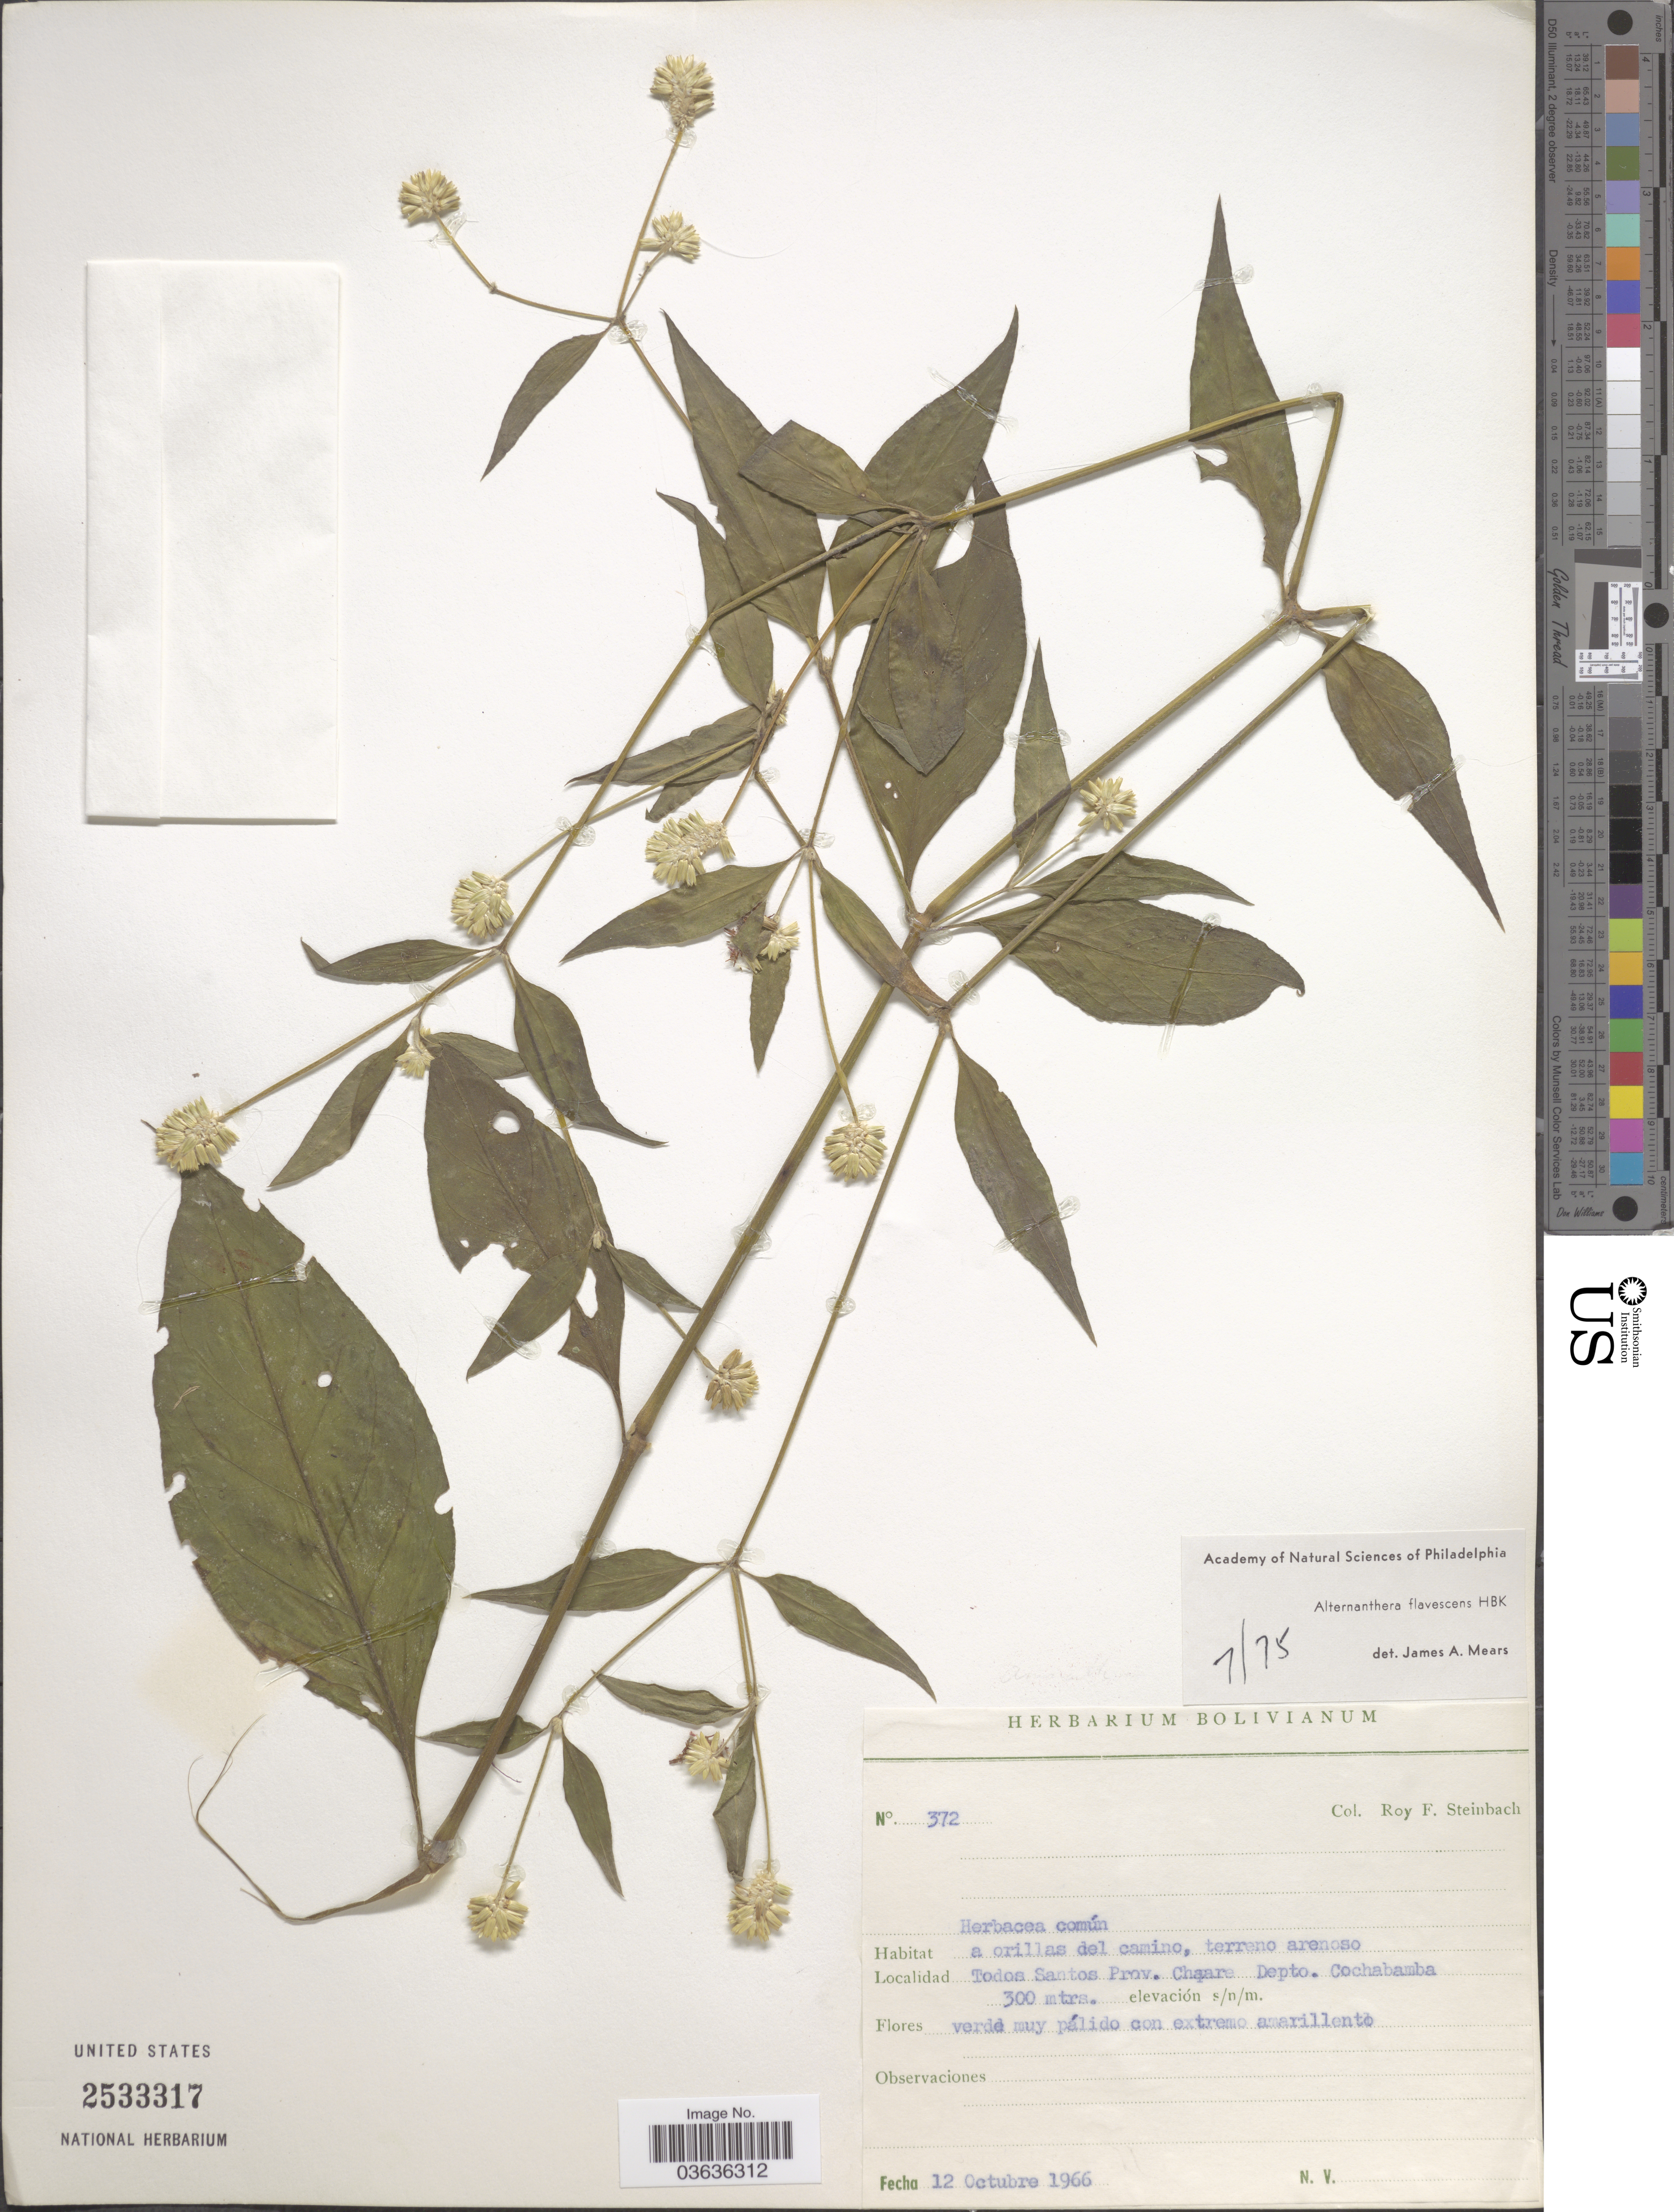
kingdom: Plantae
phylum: Tracheophyta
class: Magnoliopsida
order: Caryophyllales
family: Amaranthaceae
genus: Alternanthera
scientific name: Alternanthera flavescens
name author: Kunth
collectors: R. F. Steinbach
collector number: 372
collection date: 1966-10-12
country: Bolivia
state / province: Cochabamba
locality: Todos Santos Prov. Chapare Depto. Cochabamba.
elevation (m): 300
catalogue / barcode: US 2533317